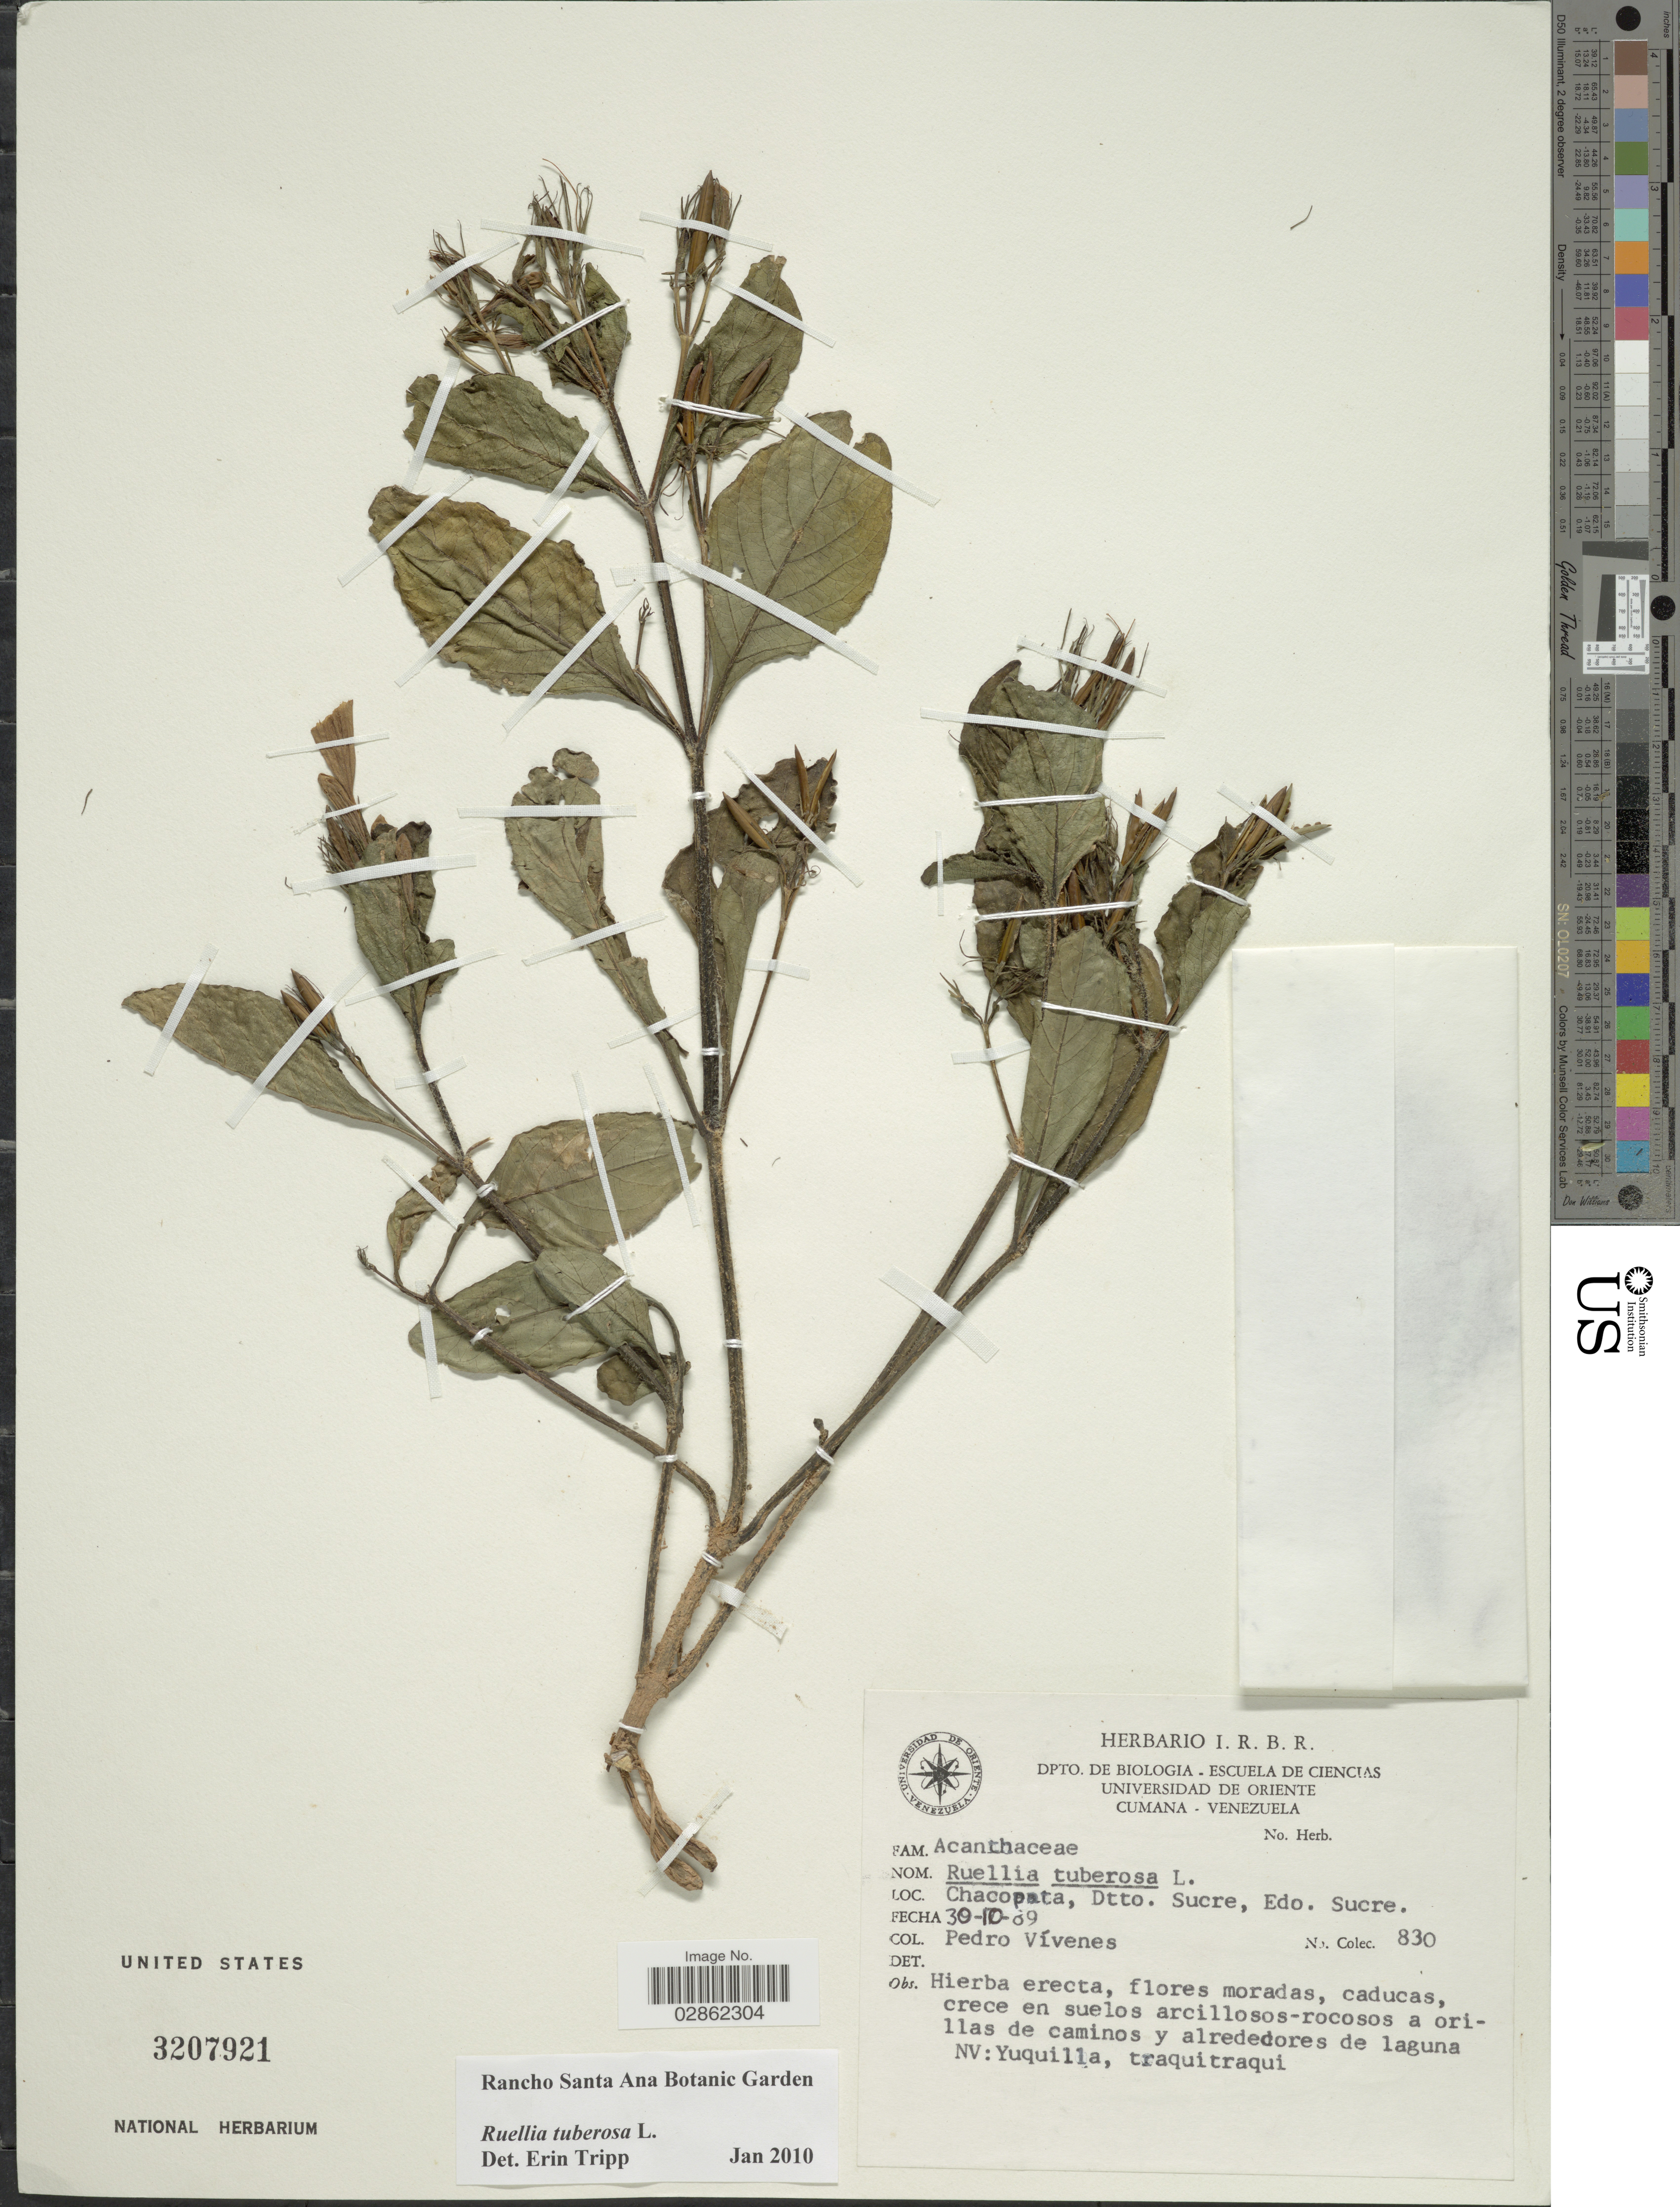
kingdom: Plantae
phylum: Tracheophyta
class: Magnoliopsida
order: Lamiales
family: Acanthaceae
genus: Ruellia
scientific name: Ruellia tuberosa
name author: L.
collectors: P. Vivenes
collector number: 830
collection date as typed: Transcribed d/m/y: 30/10/89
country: Venezuela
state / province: Sucre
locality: Chacopata, Dtto. Sucre.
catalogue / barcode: US 3207921